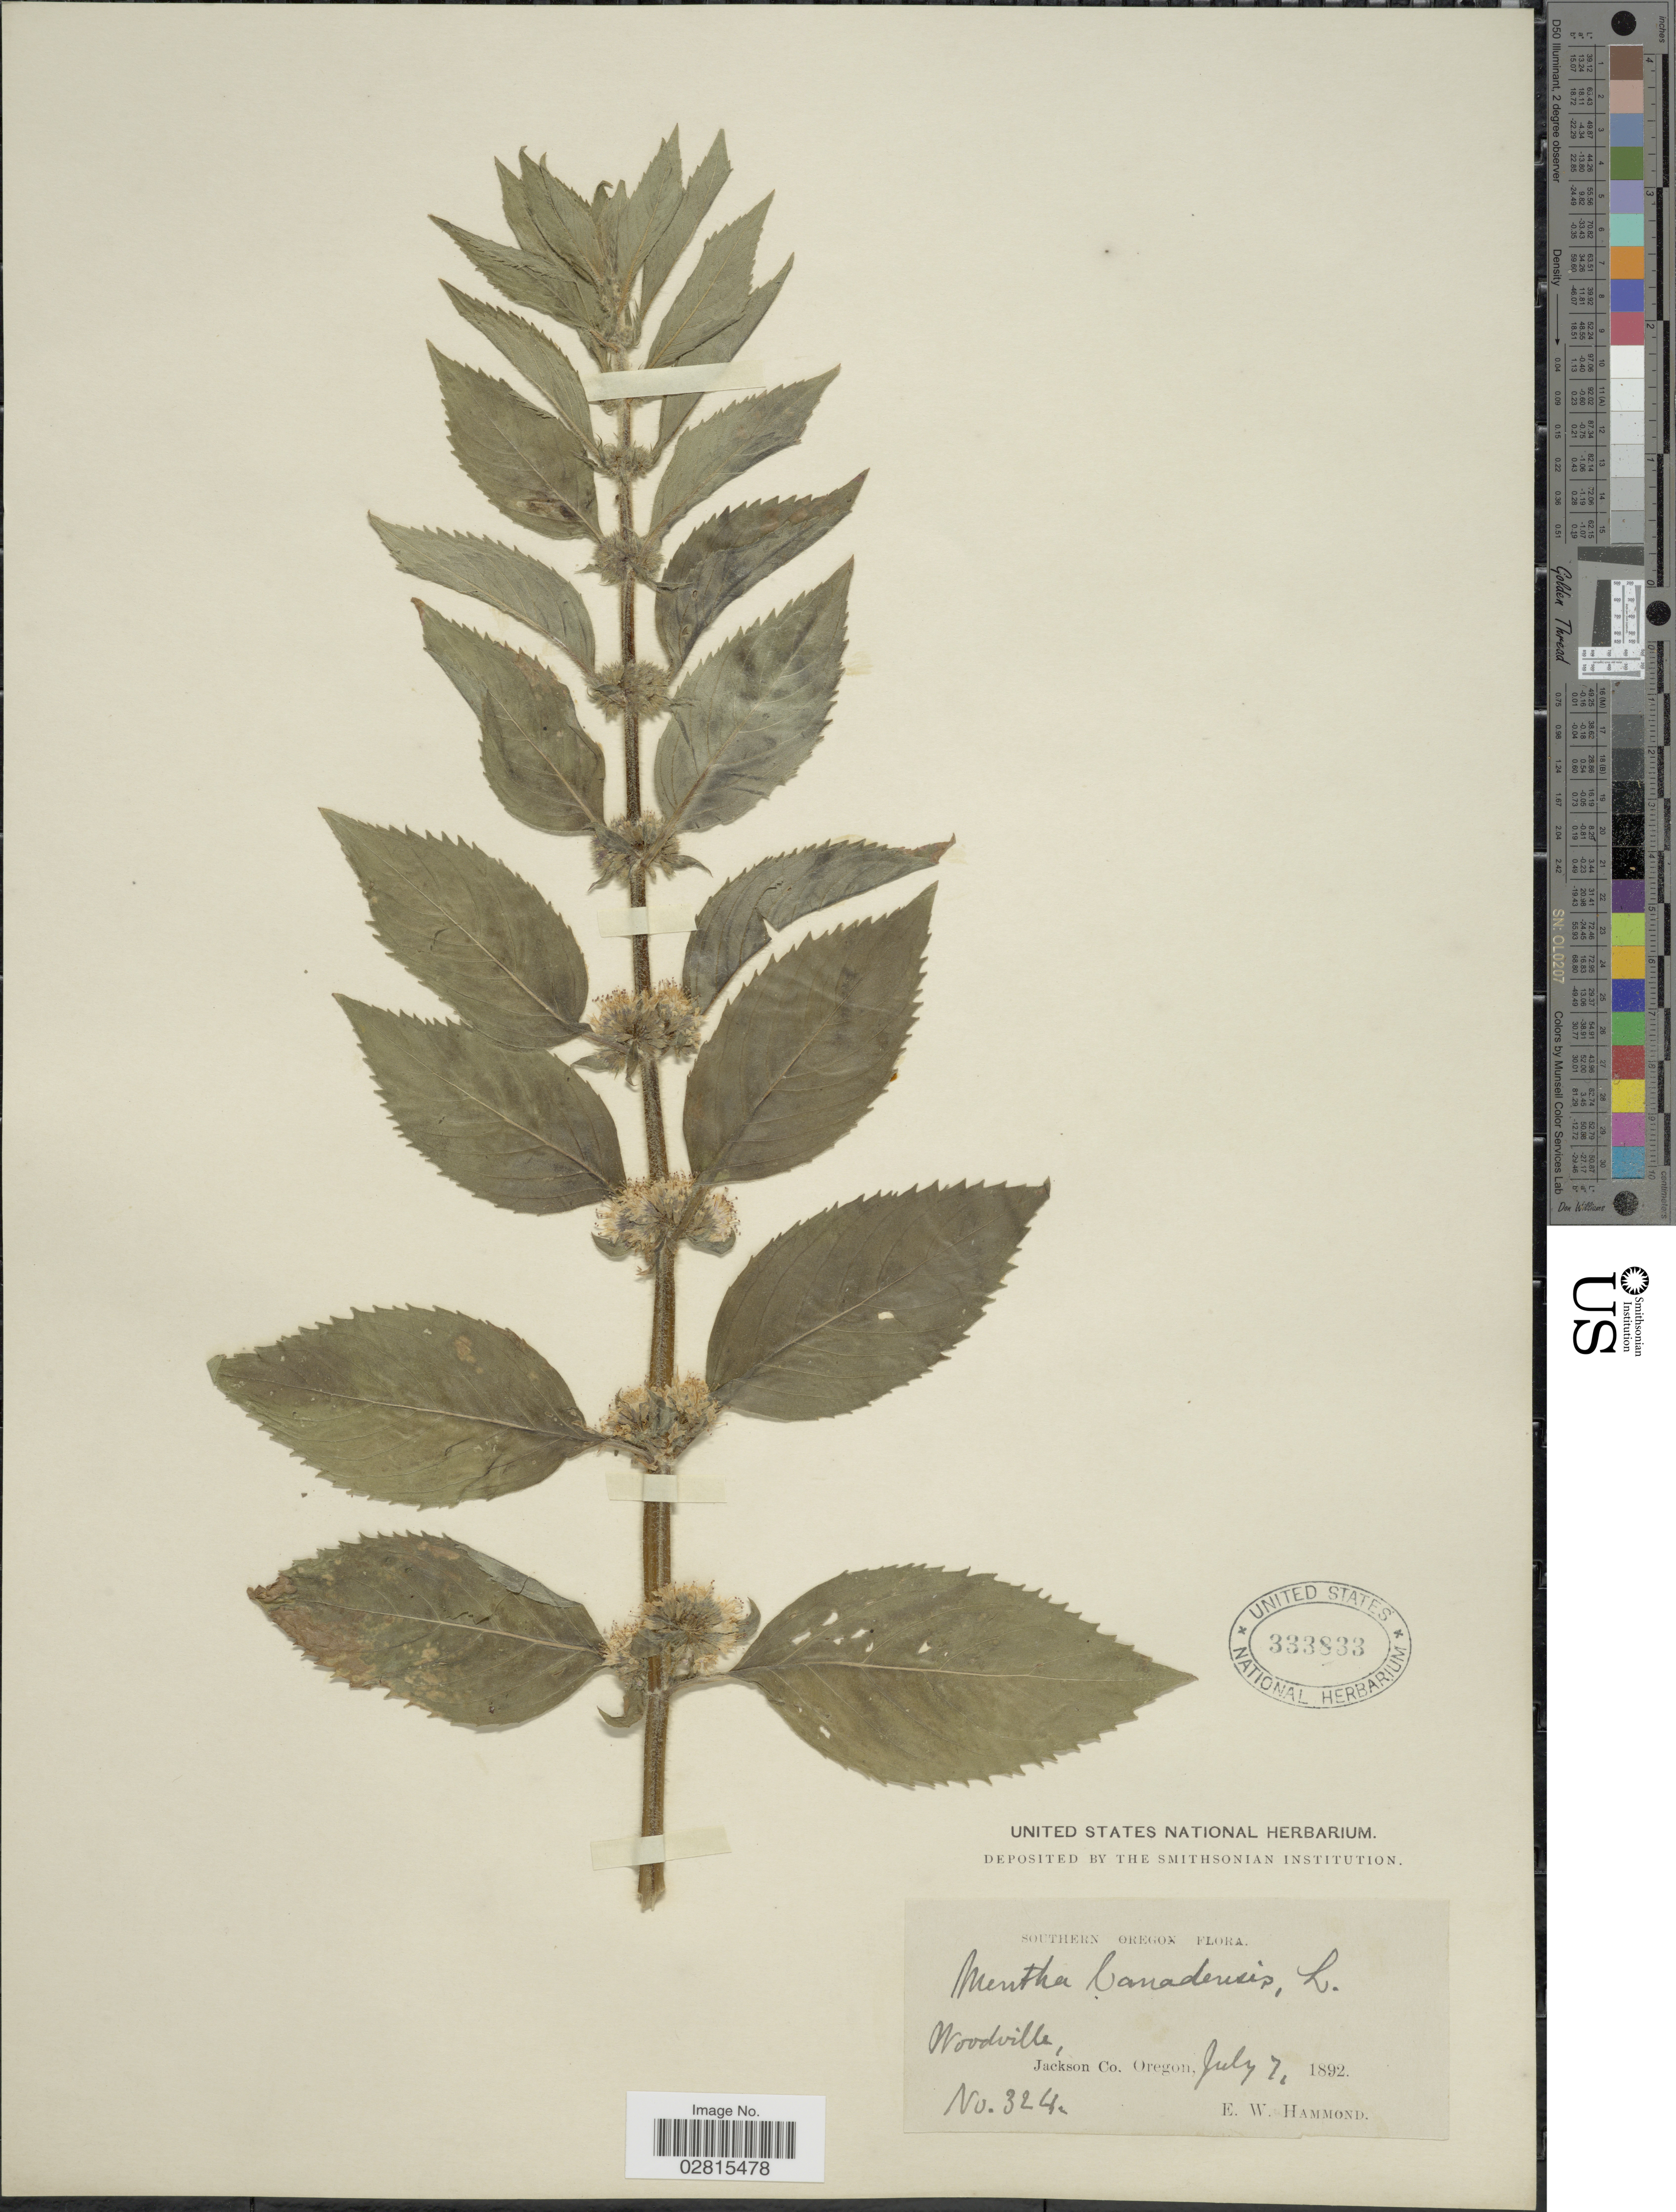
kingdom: Plantae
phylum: Tracheophyta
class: Magnoliopsida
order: Lamiales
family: Lamiaceae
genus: Mentha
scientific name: Mentha canadensis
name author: L.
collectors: E. Hammond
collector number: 324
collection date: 1892-07-07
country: United States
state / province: Oregon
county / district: Jackson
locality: Southern Oregon, Woodville, Jackson Co.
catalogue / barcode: US 333833